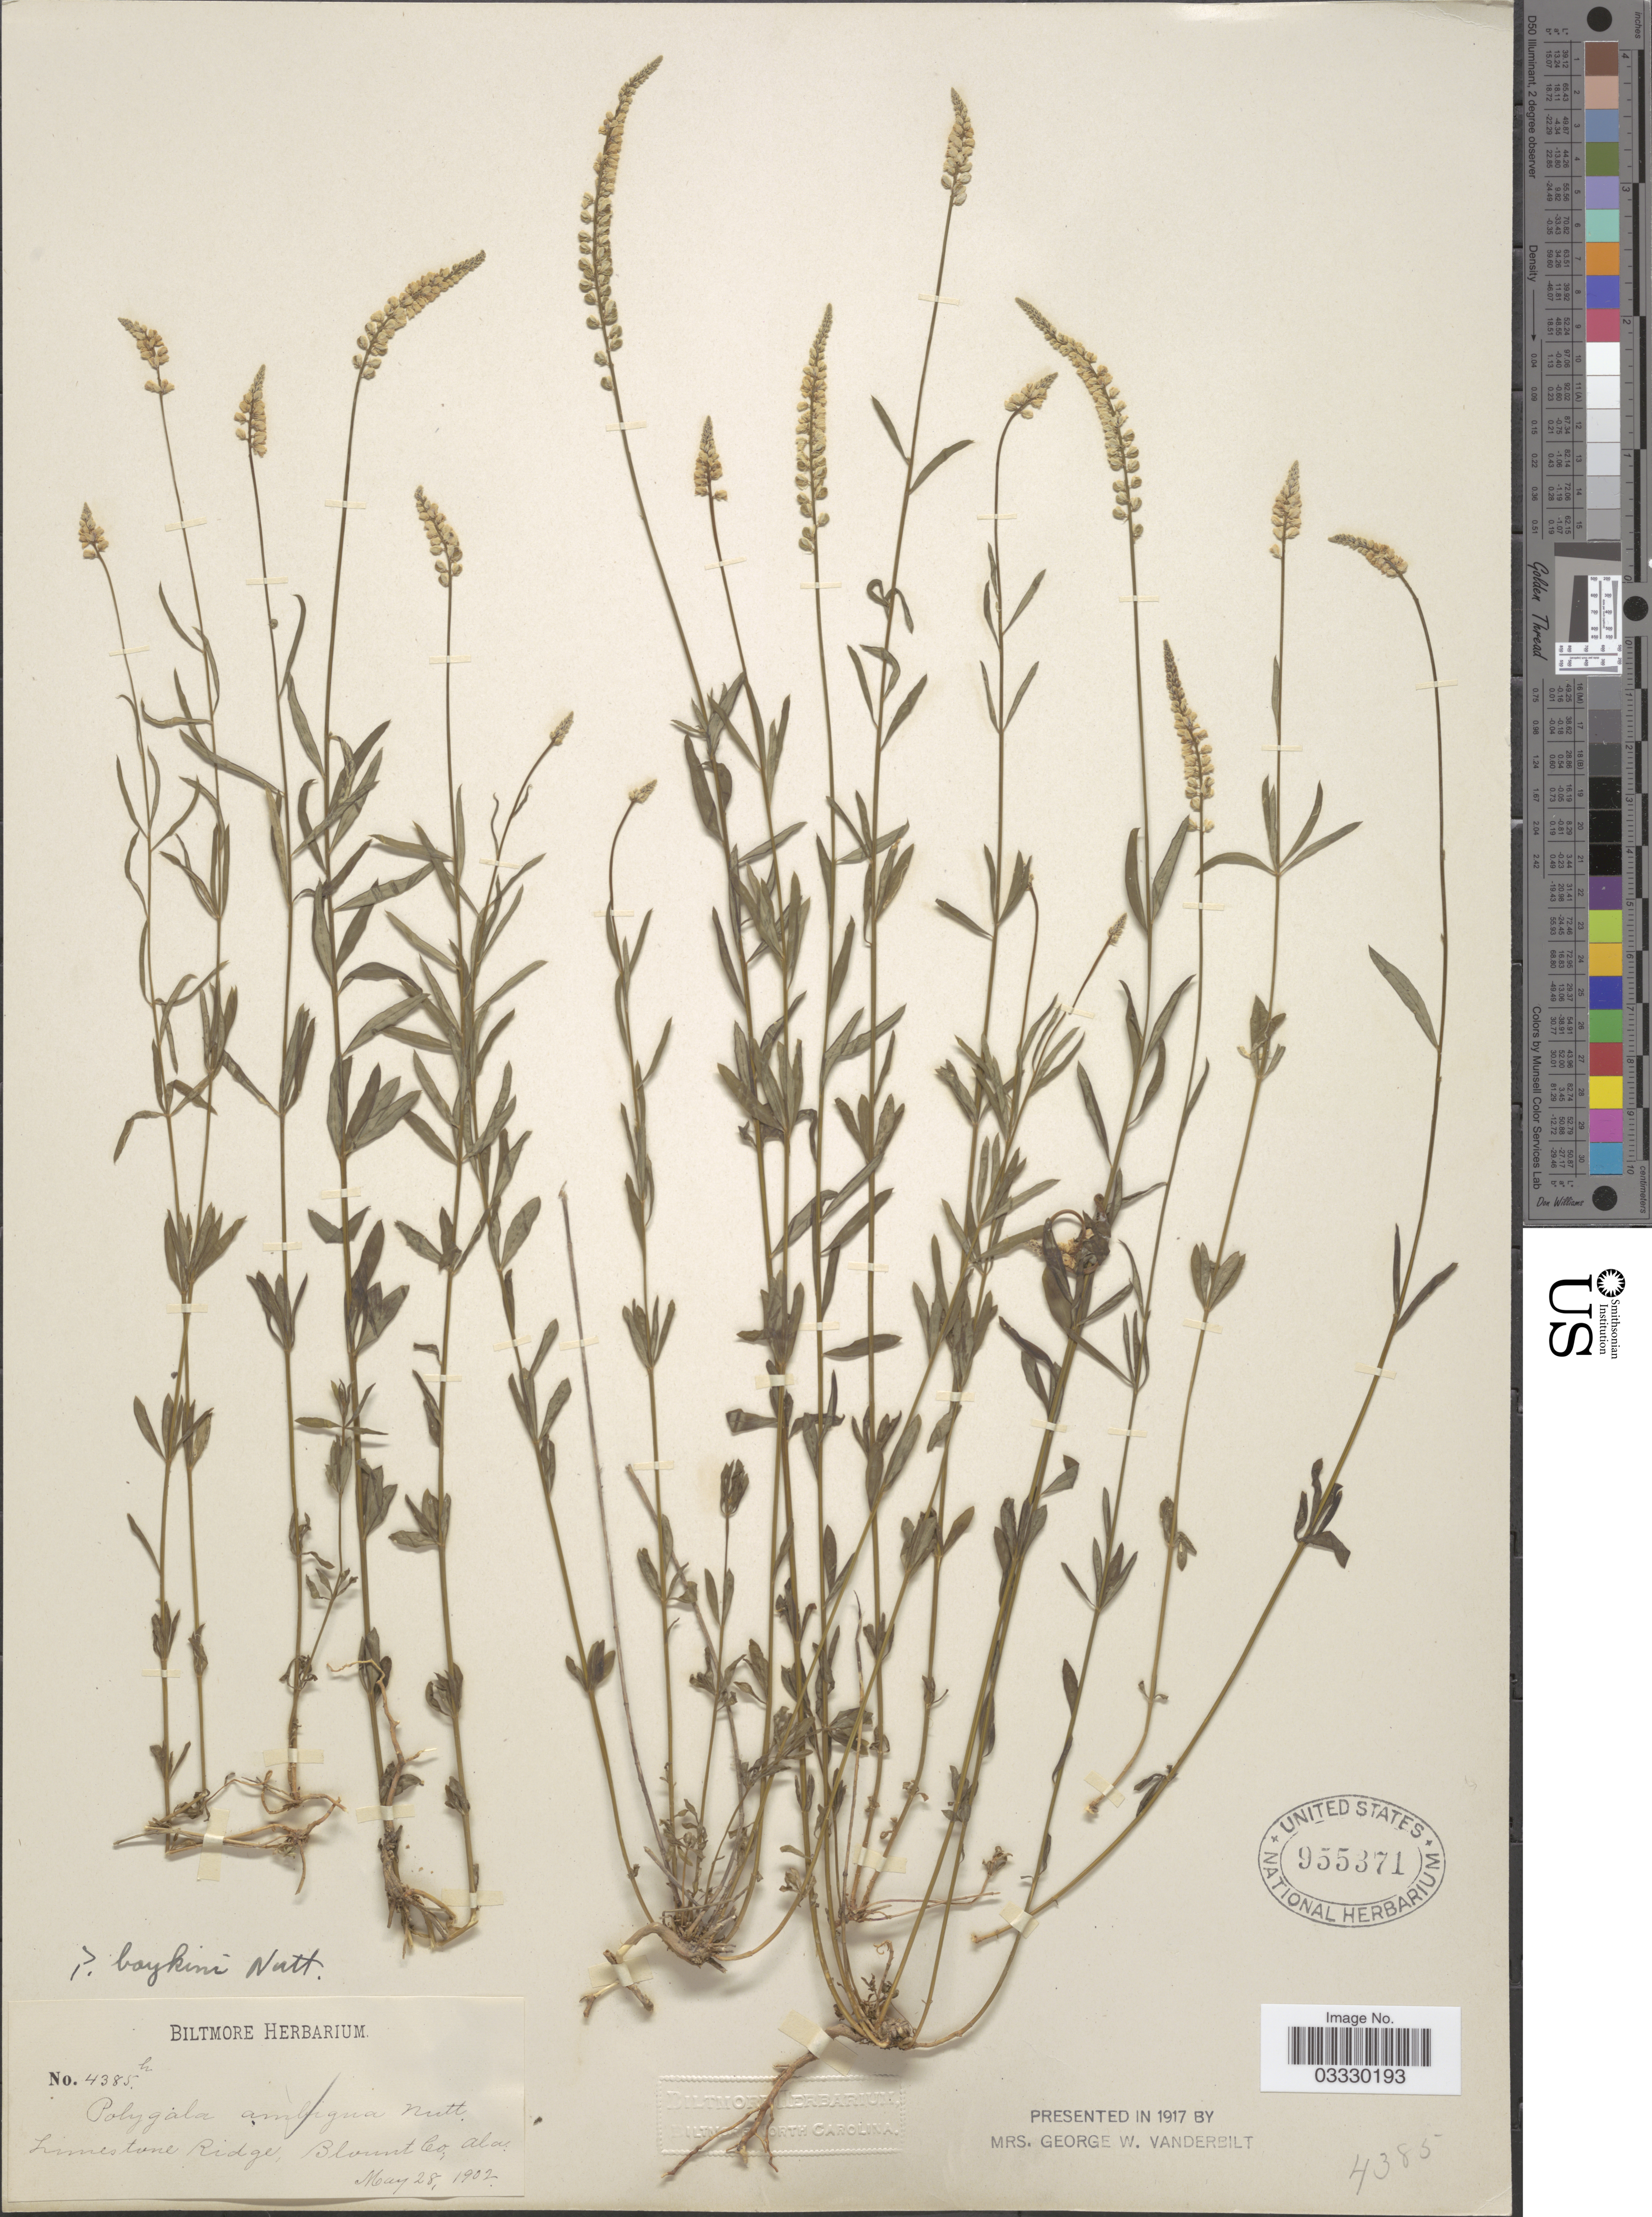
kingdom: Plantae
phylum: Tracheophyta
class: Magnoliopsida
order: Fabales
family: Polygalaceae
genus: Polygala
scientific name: Polygala boykinii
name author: Nutt.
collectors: ex herb. Biltmore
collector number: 4385h.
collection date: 1902-05-28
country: United States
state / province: Alabama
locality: Limestone Ridge, Blount Co.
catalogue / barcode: US 955371